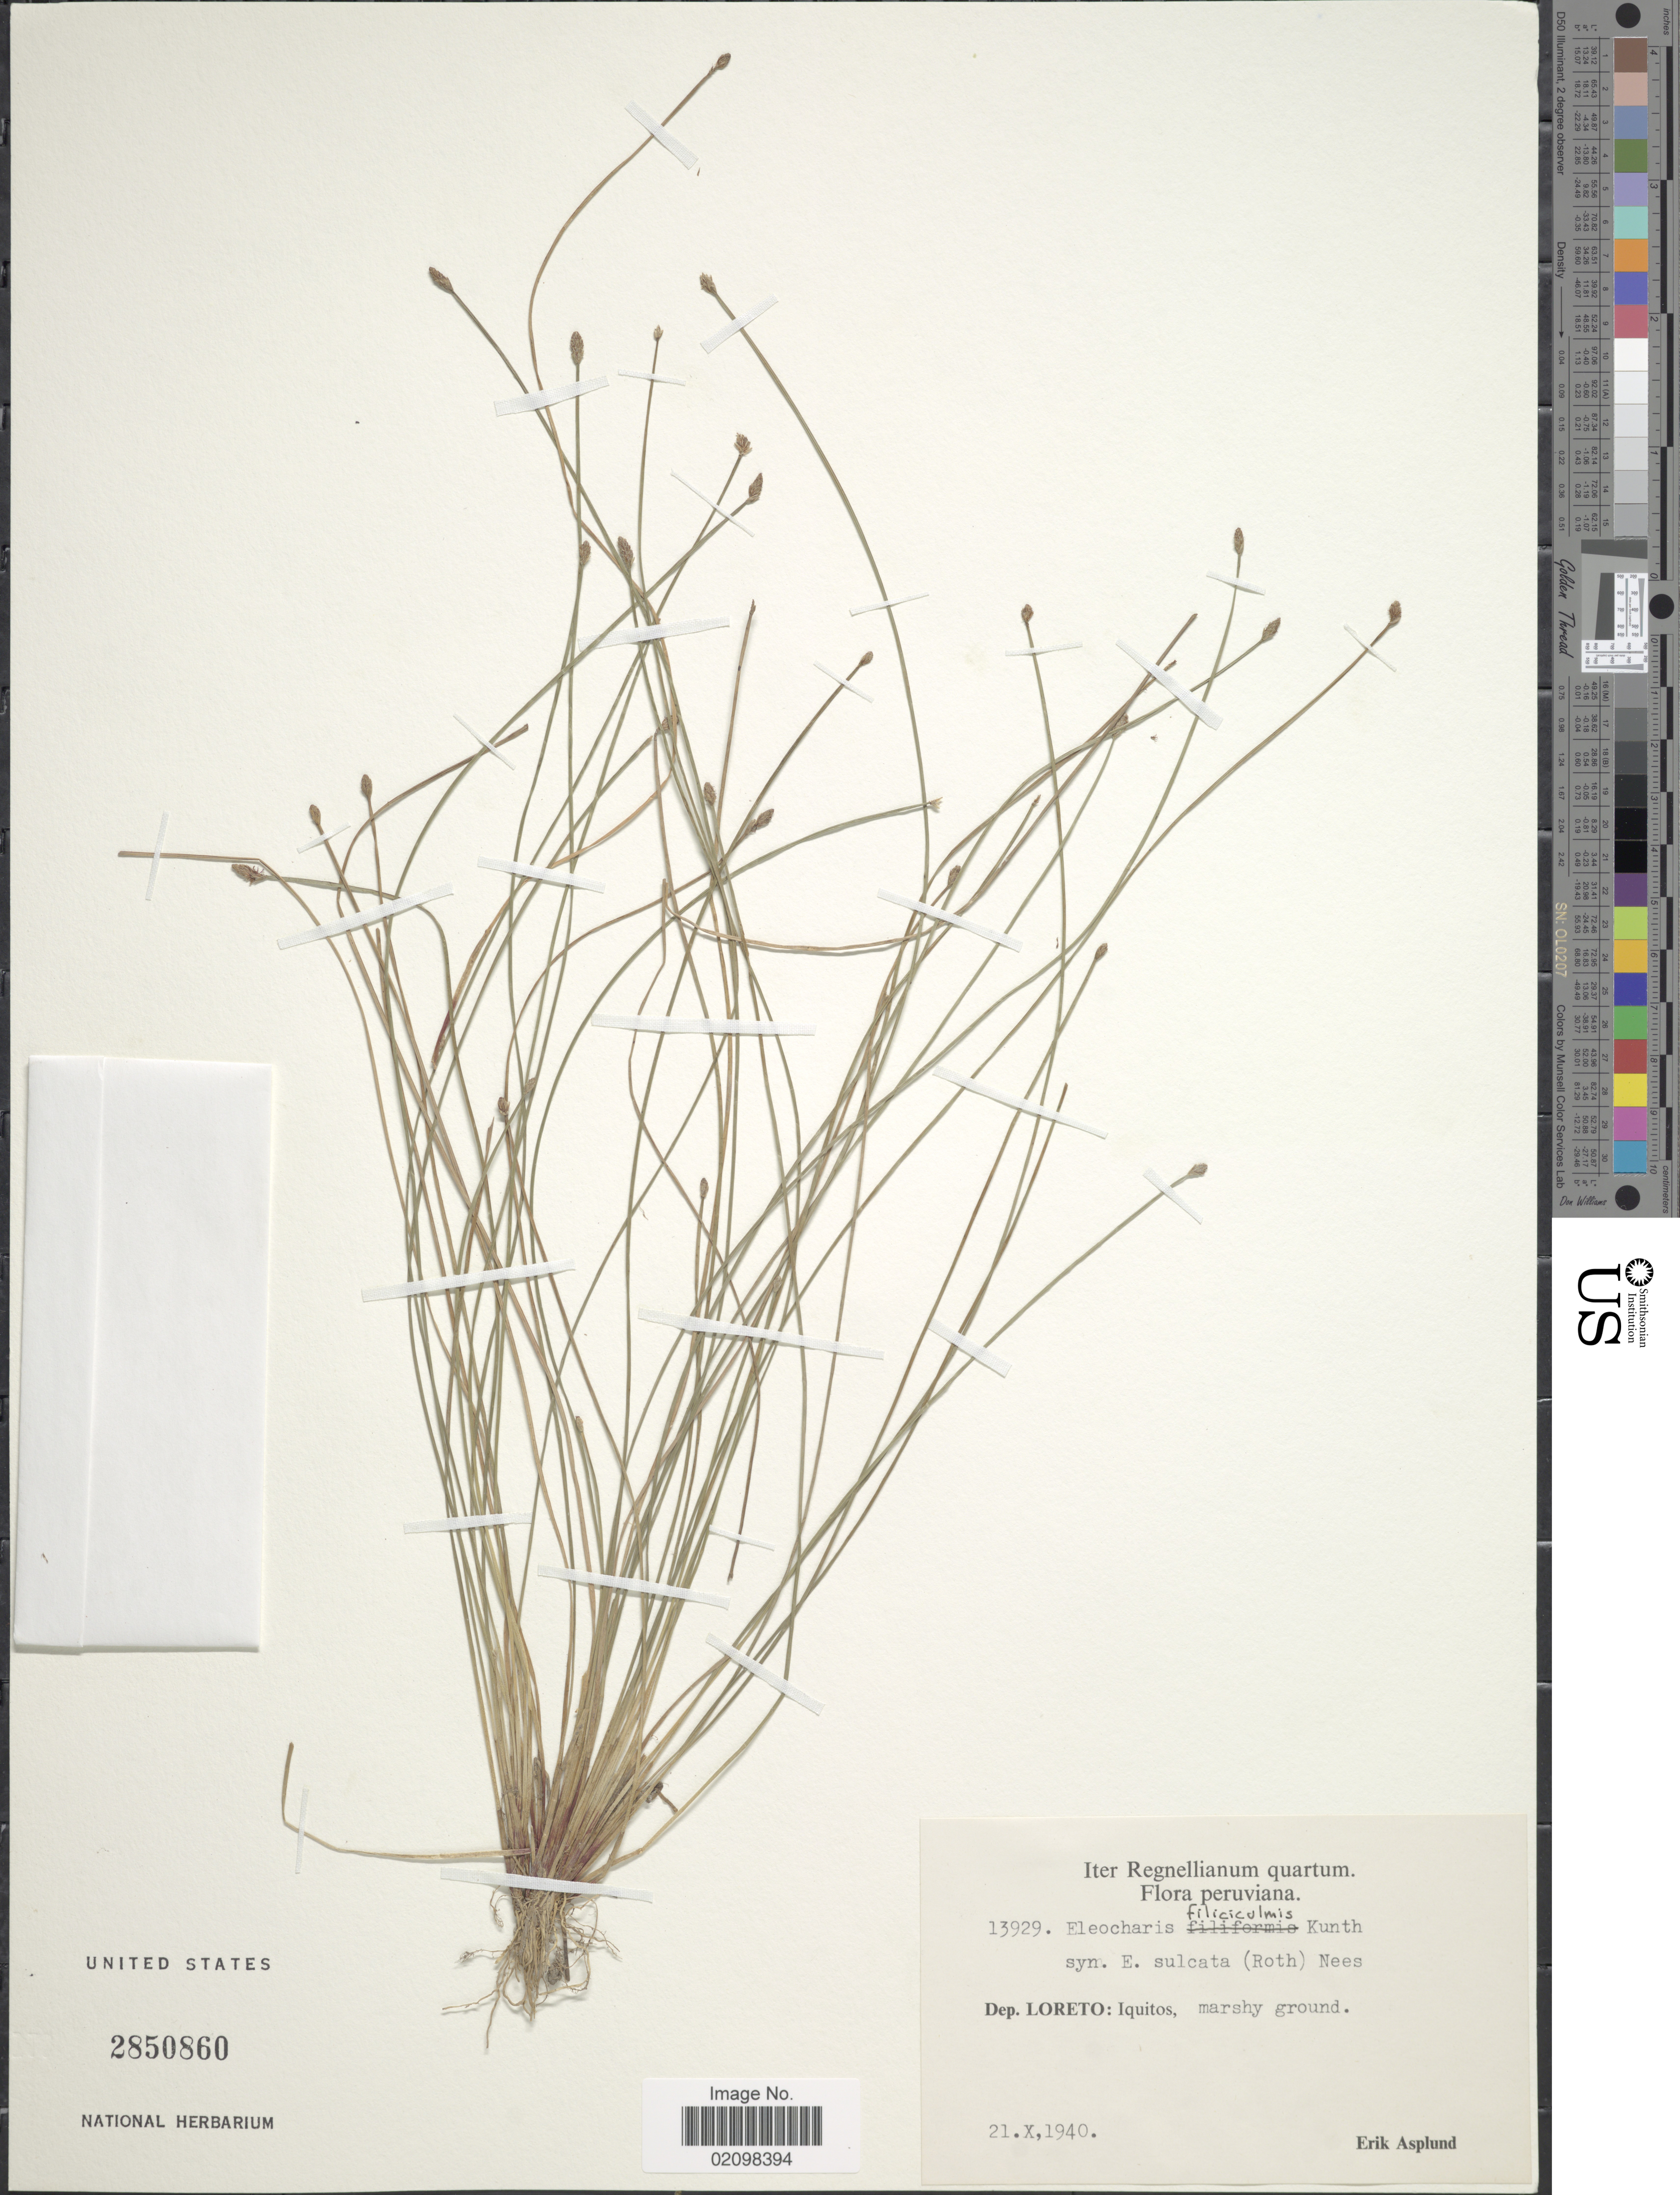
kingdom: Plantae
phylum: Tracheophyta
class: Liliopsida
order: Poales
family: Cyperaceae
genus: Eleocharis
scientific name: Eleocharis filiculmis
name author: Kunth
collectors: E. Asplund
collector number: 13929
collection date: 1940-10-21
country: Peru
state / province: Loreto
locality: Iquitos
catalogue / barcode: US 2850860